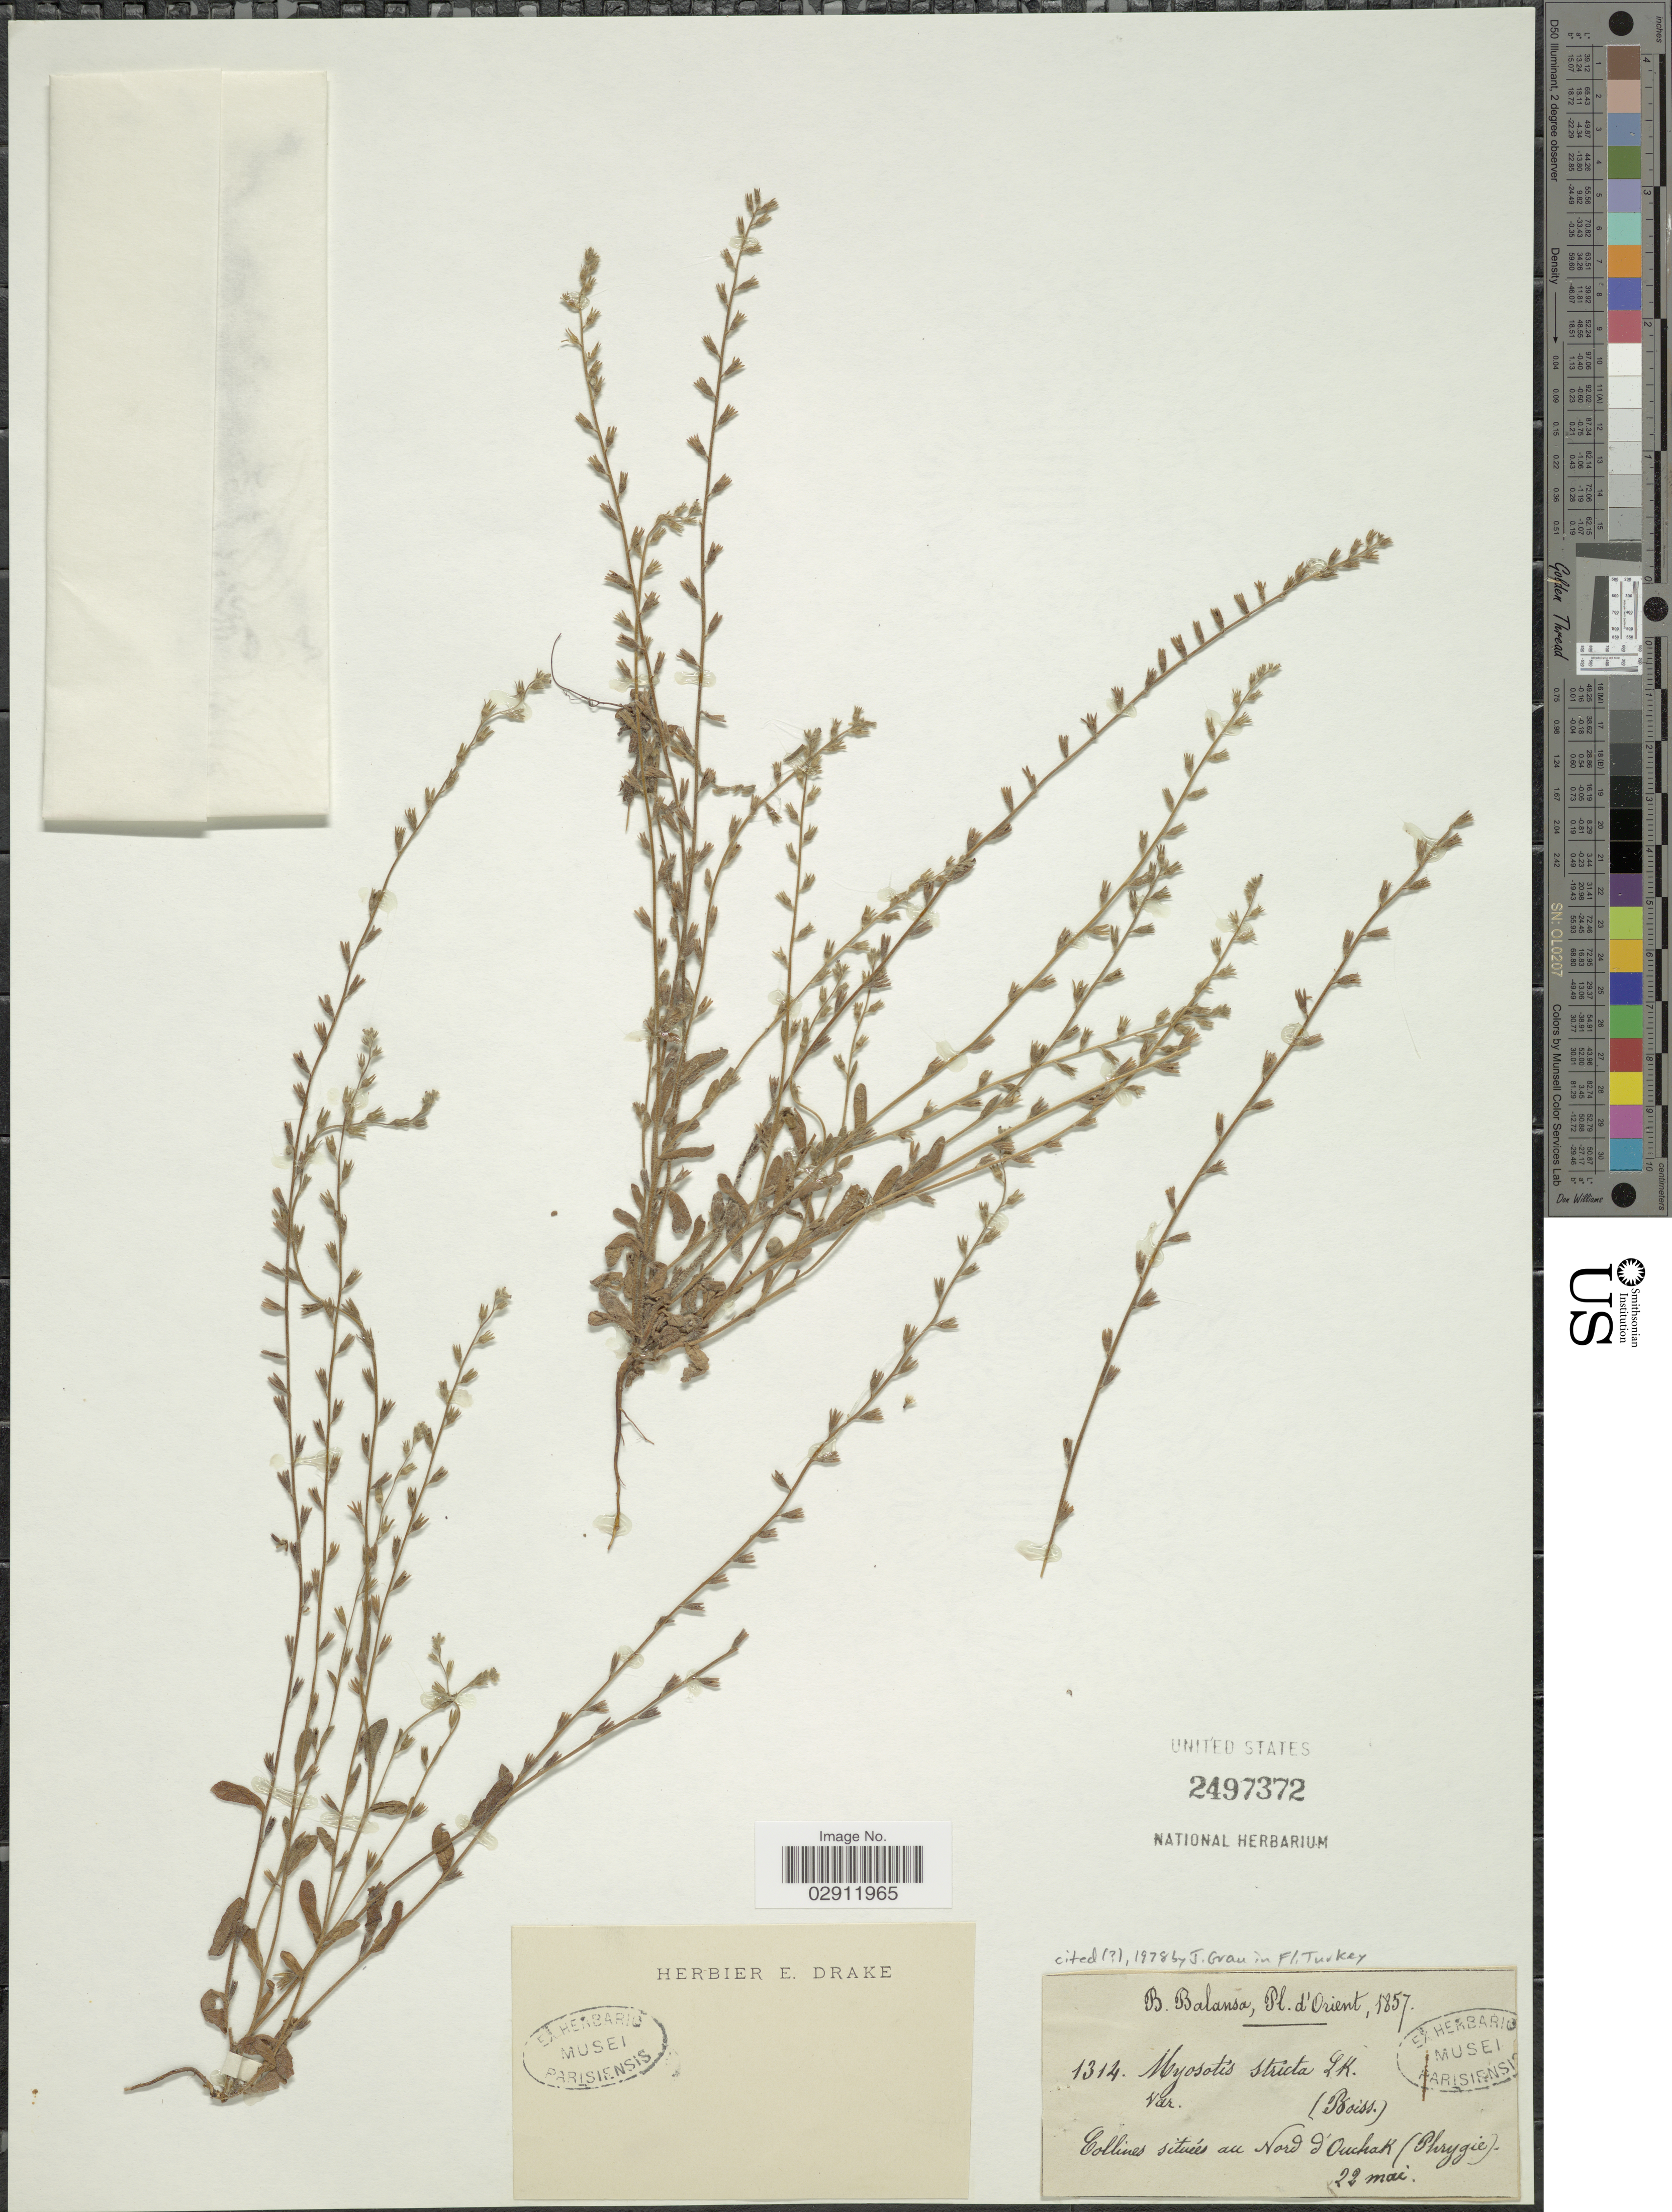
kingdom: Plantae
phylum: Tracheophyta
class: Magnoliopsida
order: Boraginales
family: Boraginaceae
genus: Myosotis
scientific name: Myosotis stricta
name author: Link ex Roem. & Schult.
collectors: B. Balansa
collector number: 1314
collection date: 1857-05-22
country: Turkey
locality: D'Orient. Collines situées au Nord d'Ouchak (Phrygie).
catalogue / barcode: US 2497372